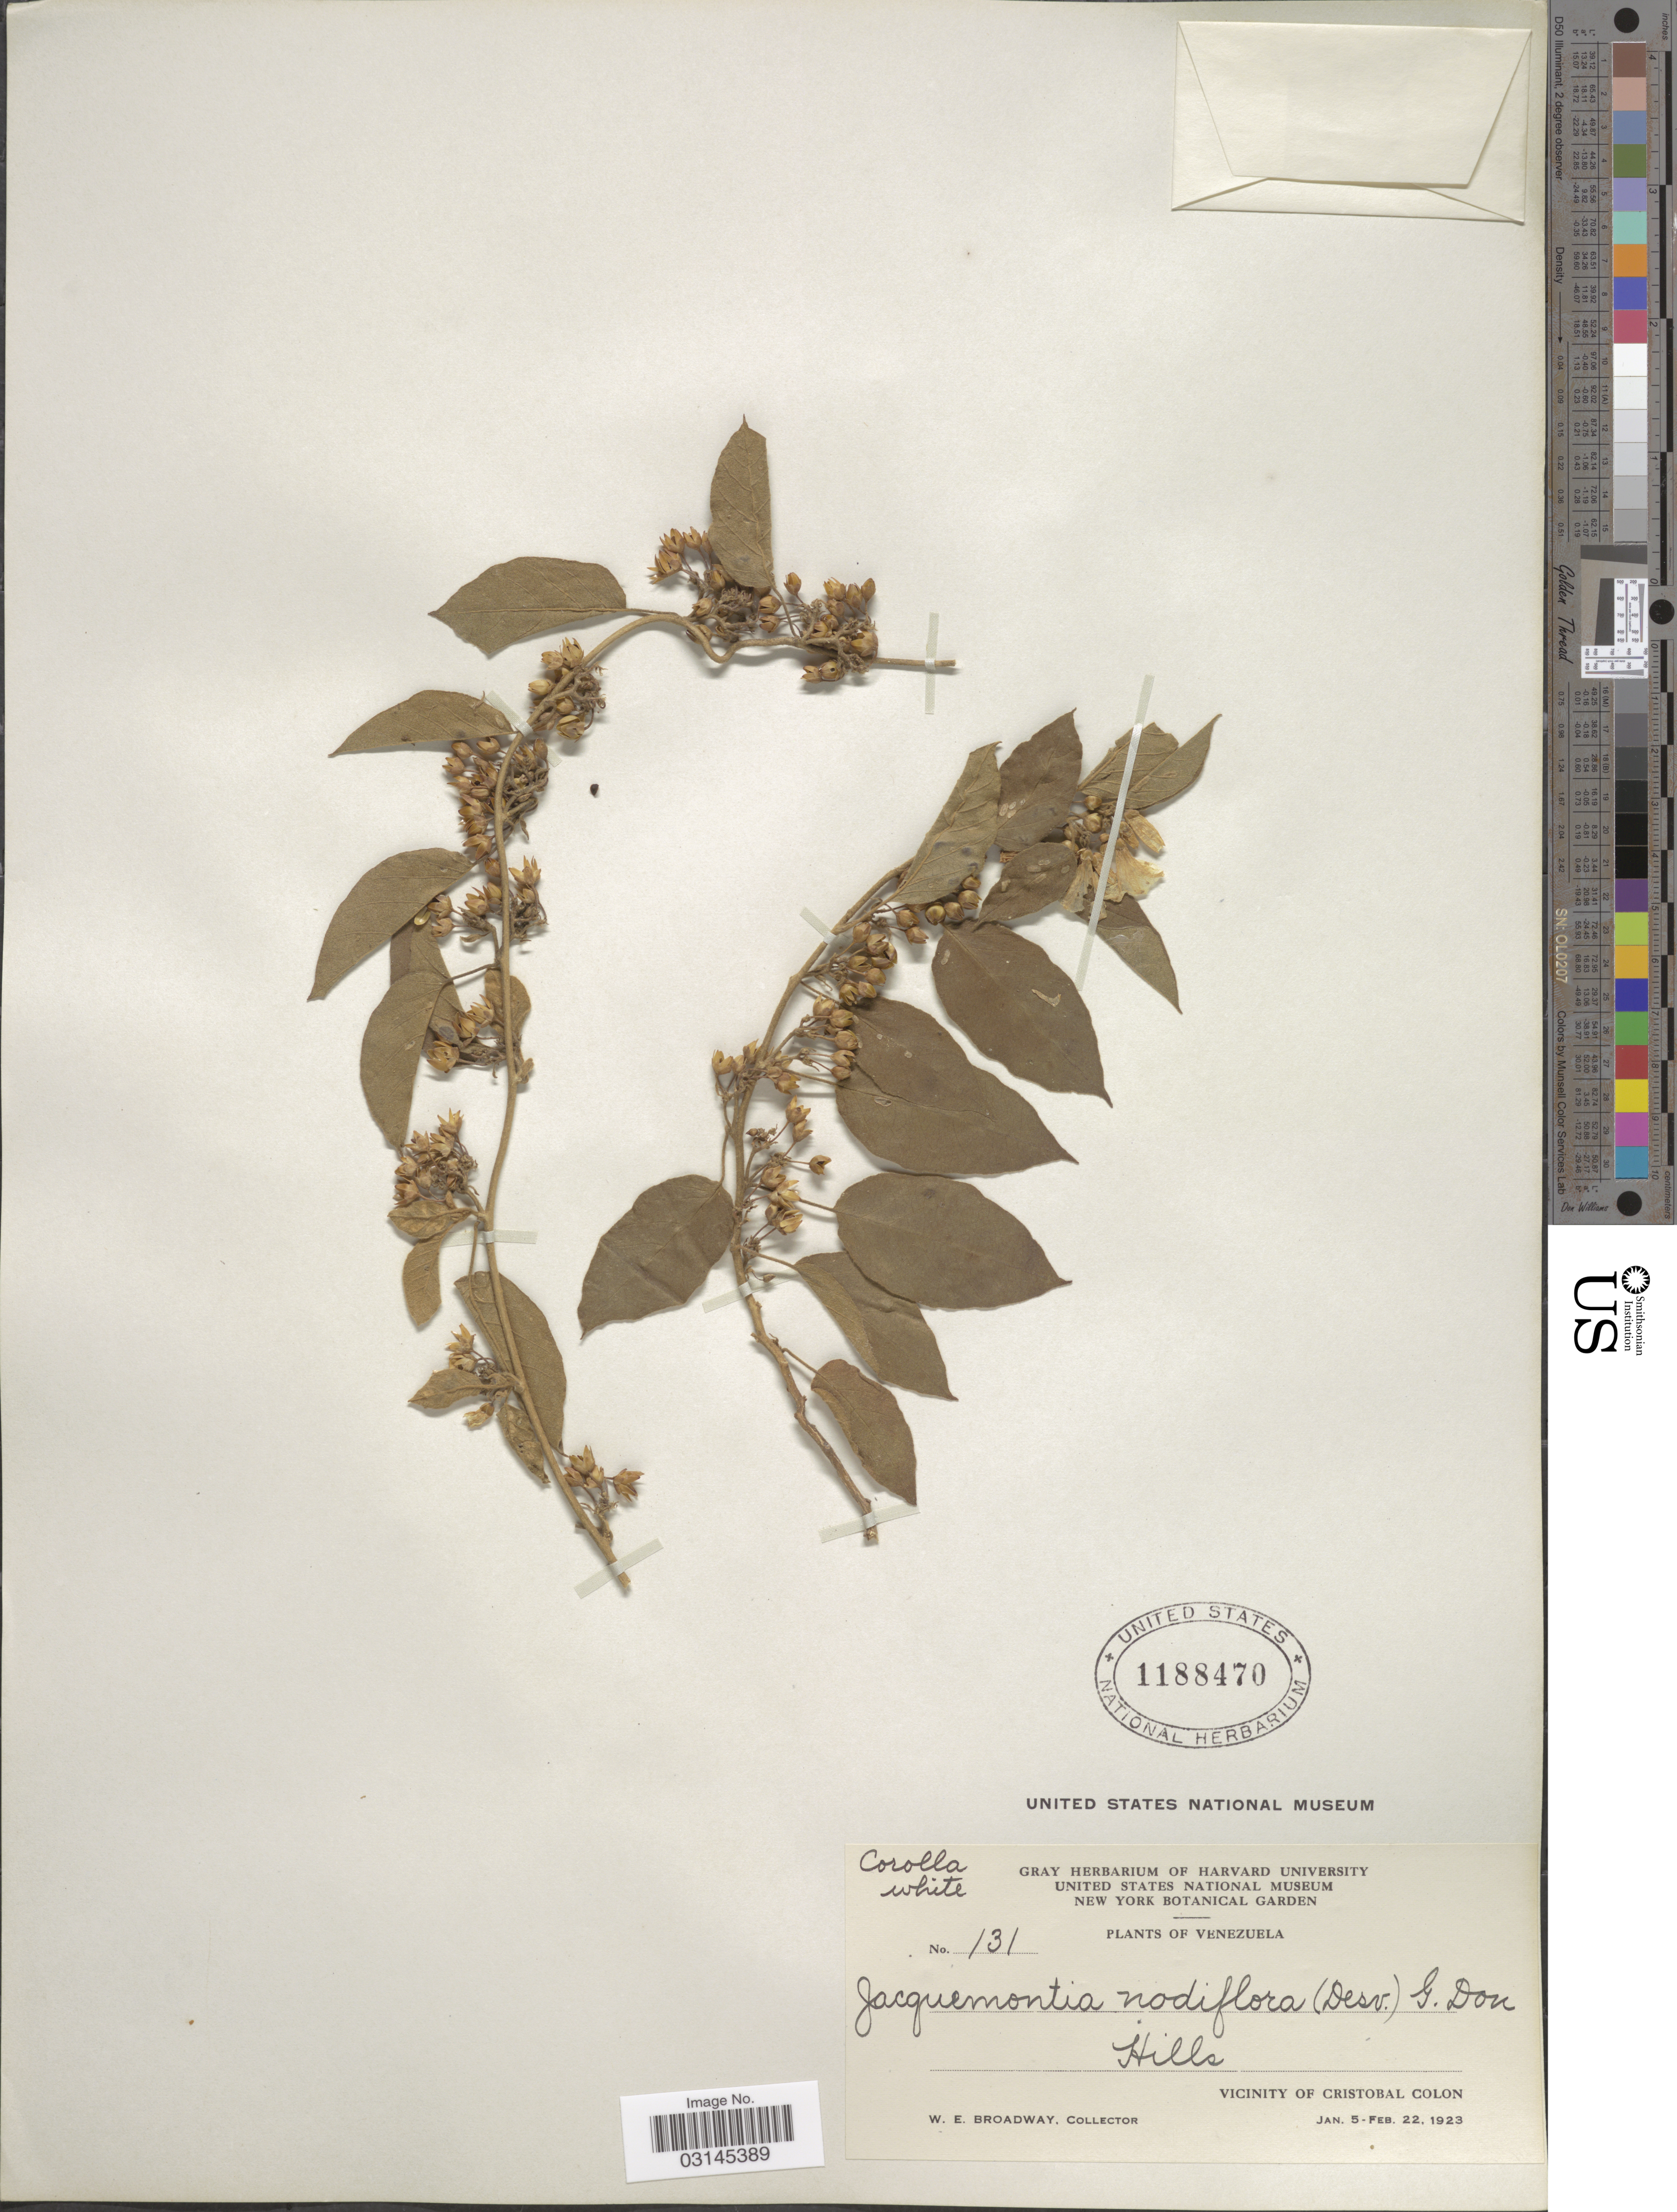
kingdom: Plantae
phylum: Tracheophyta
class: Magnoliopsida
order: Solanales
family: Convolvulaceae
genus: Convolvulus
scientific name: Convolvulus nodiflorus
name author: Desr.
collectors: W. E. Broadway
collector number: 131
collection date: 1923-01-05/1923-02-22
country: Venezuela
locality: Vicinity of Cristobal Colon.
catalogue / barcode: US 1188470